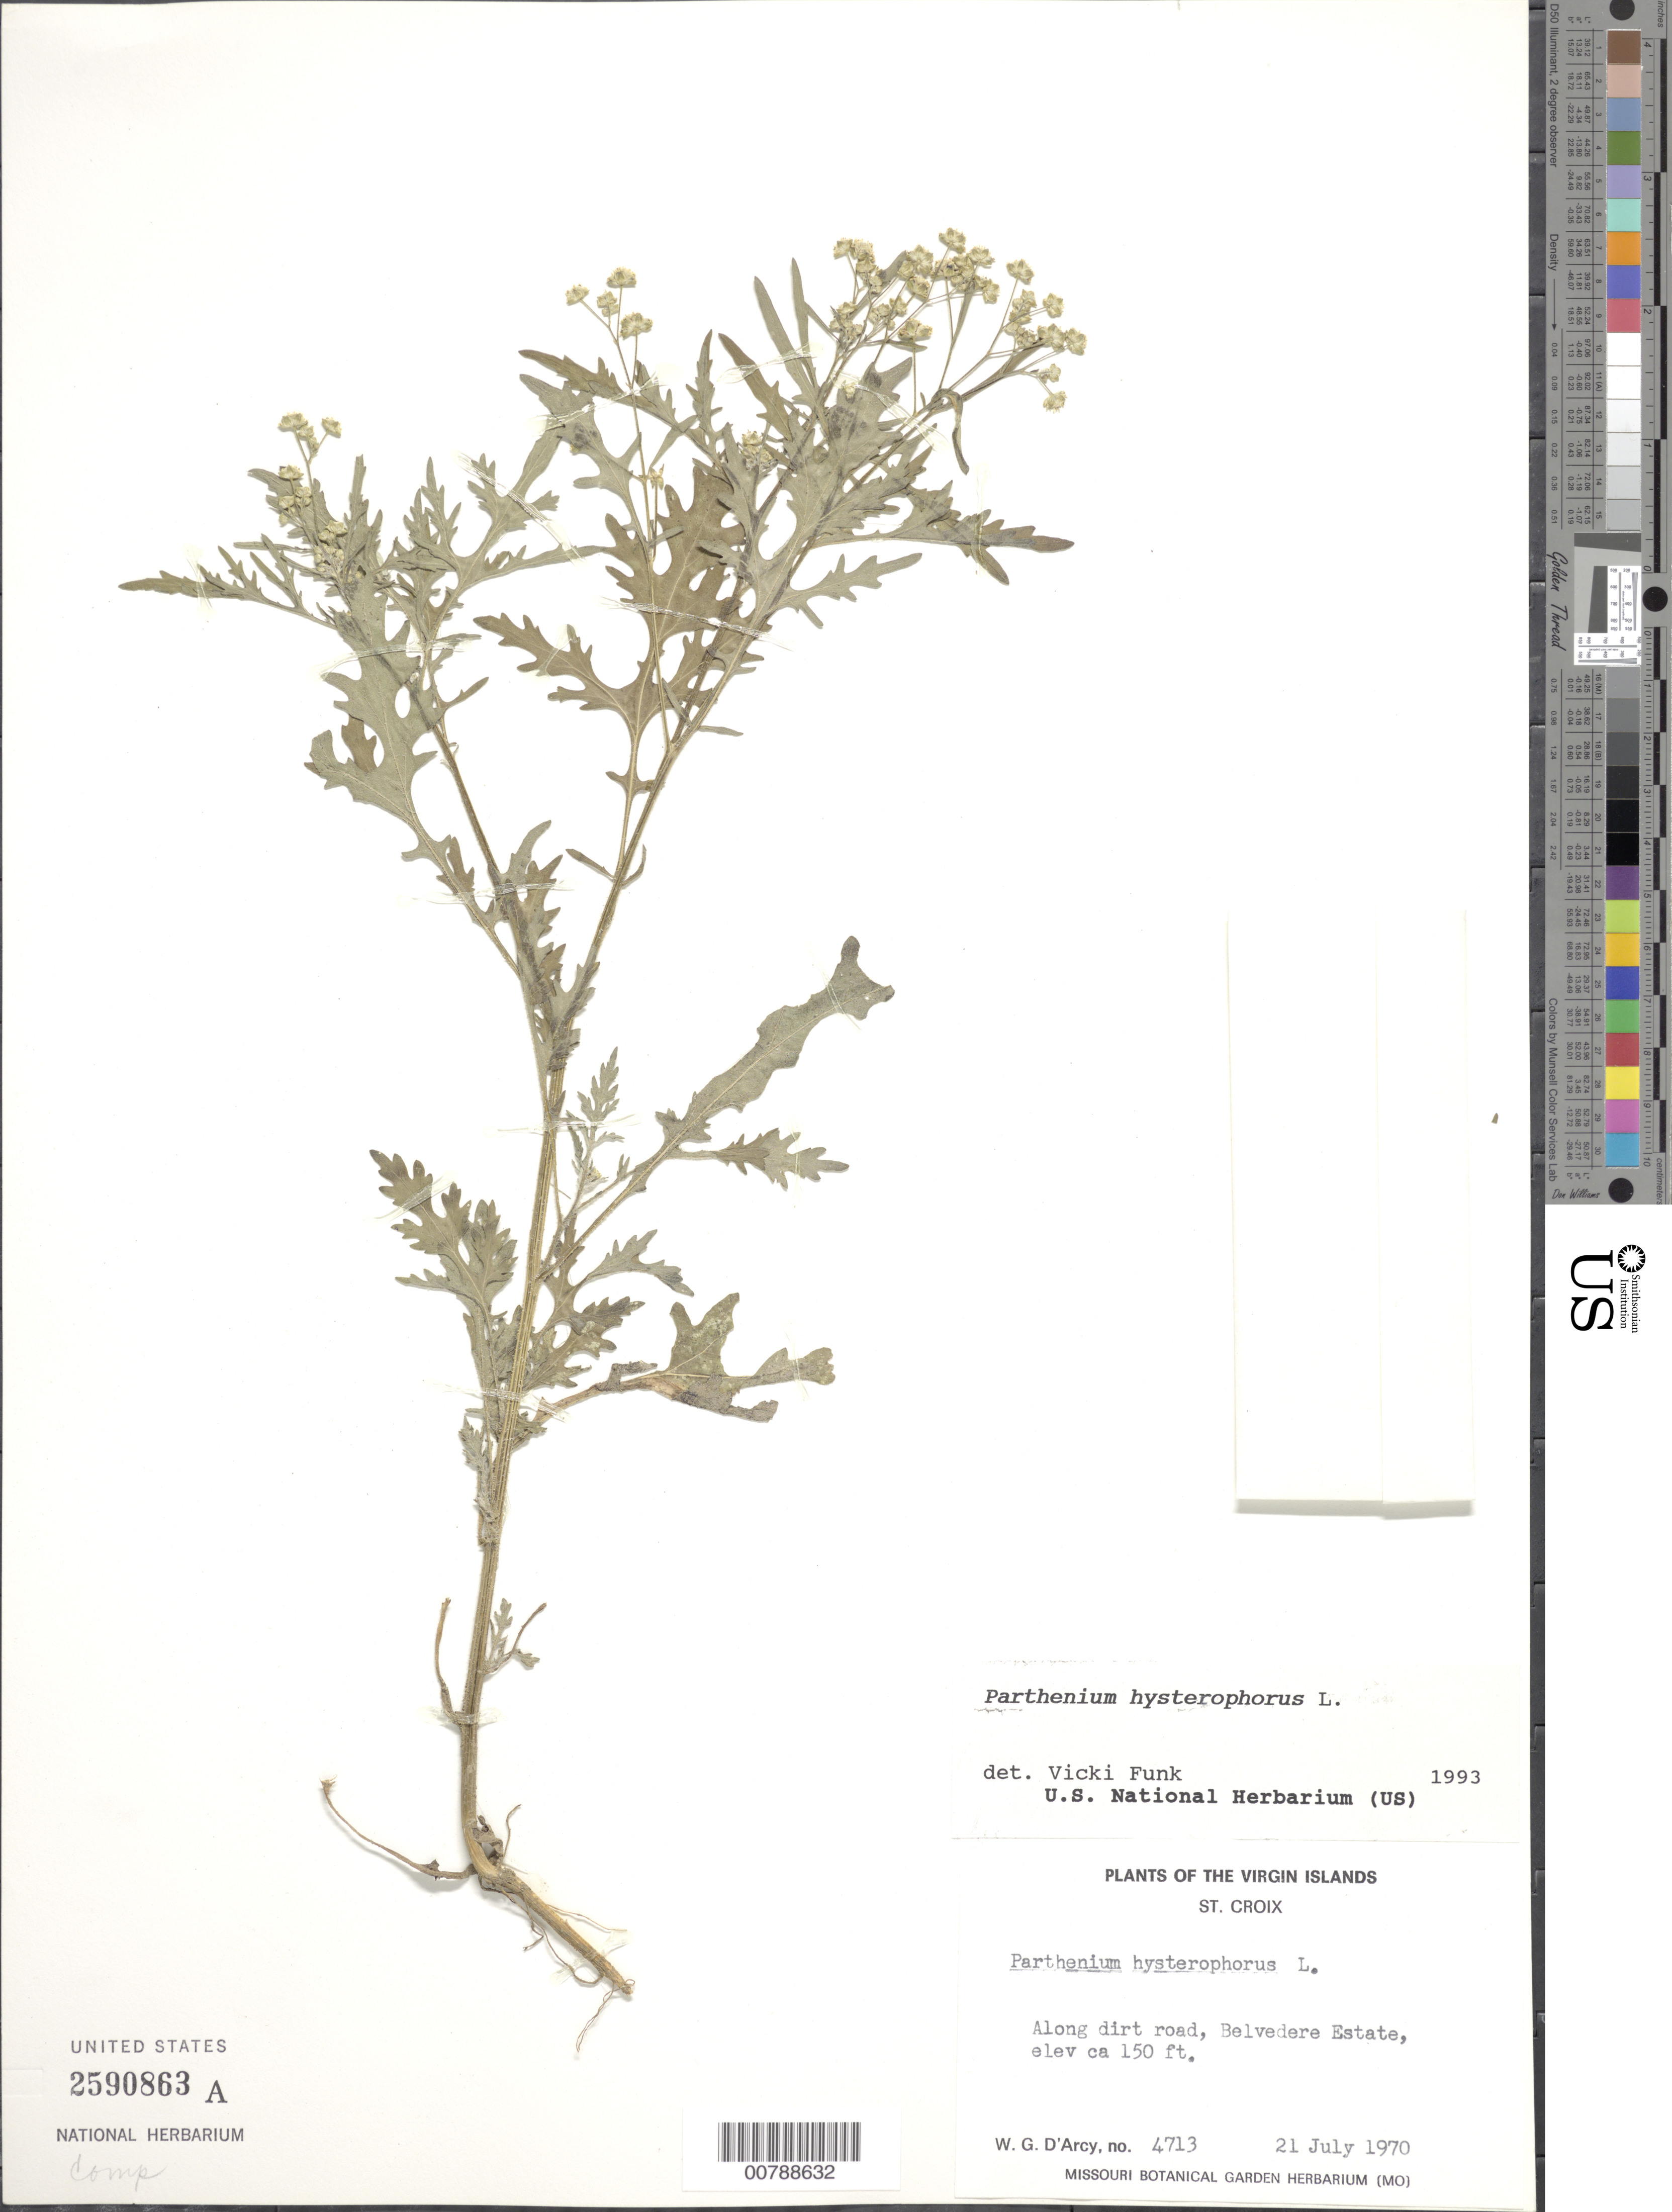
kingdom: Plantae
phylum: Tracheophyta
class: Magnoliopsida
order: Asterales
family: Asteraceae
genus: Parthenium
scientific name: Parthenium hysterophorus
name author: L.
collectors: W. G. D'Arcy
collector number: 4713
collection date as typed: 21 Jul 1970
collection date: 1970-07-21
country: U.S. Virgin Islands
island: St. Croix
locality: Along dirt road, Belvedere Estate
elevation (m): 46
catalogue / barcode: US 2590863A